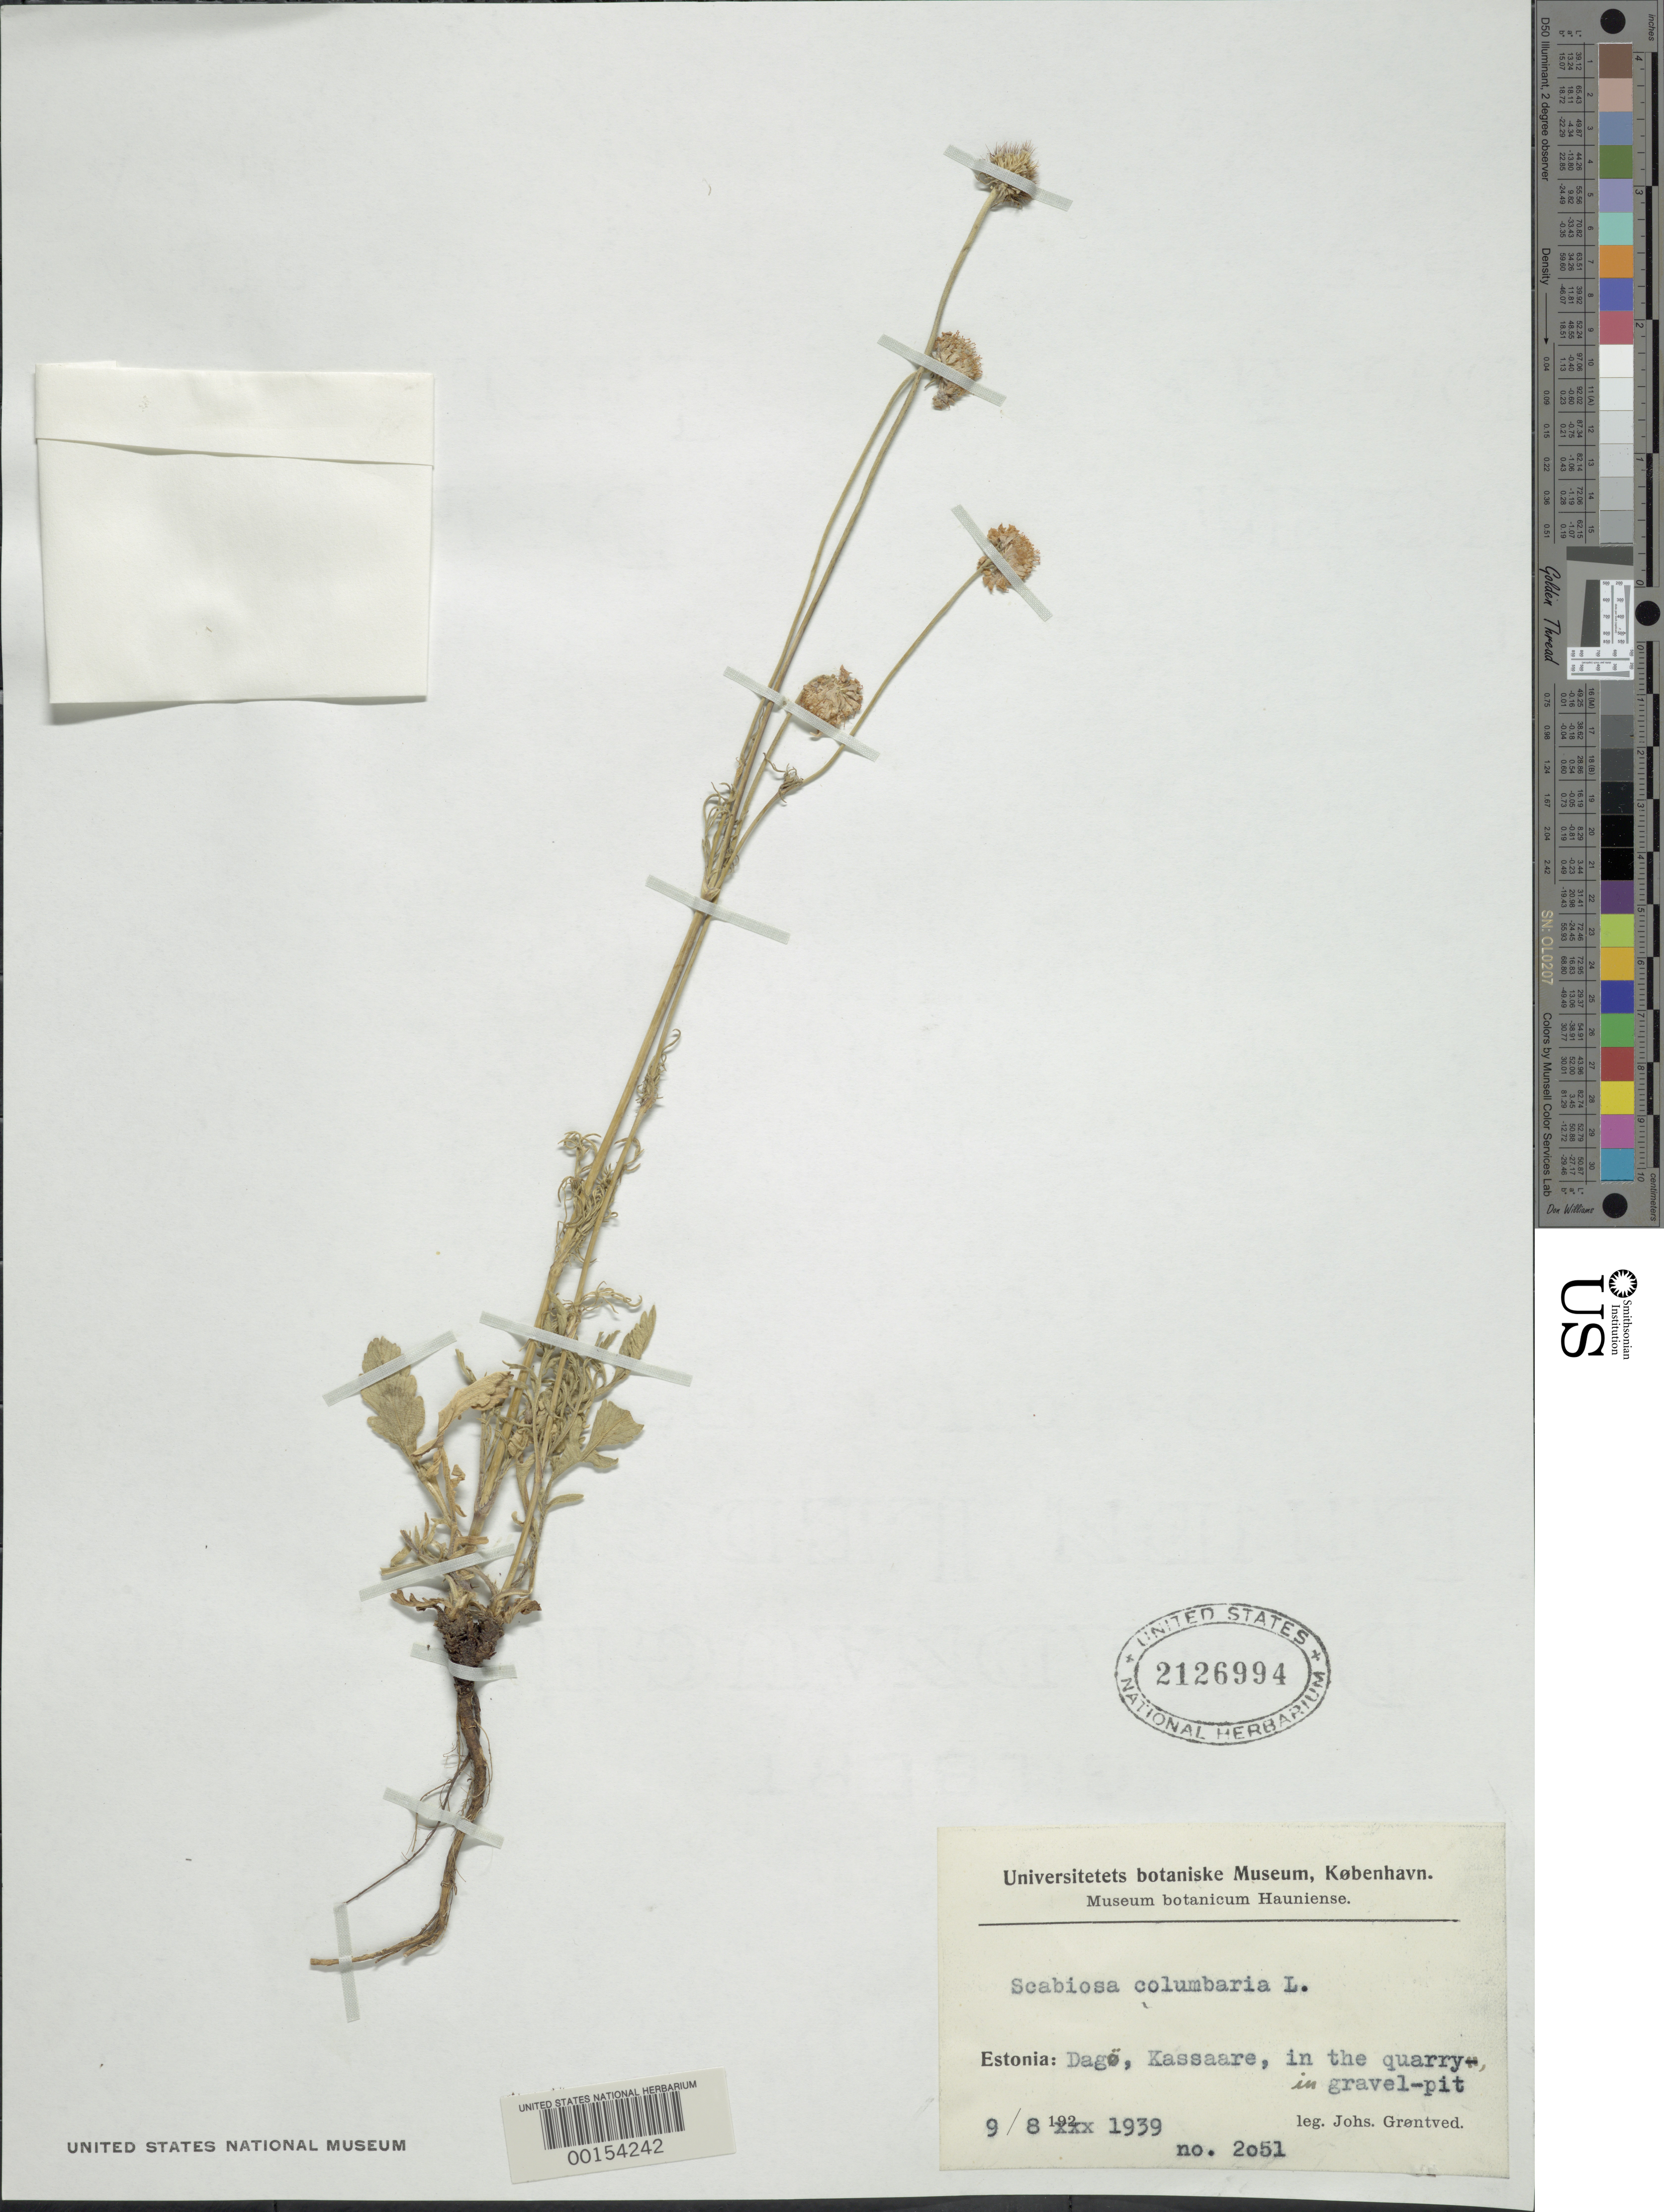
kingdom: Plantae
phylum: Tracheophyta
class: Magnoliopsida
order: Dipsacales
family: Caprifoliaceae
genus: Scabiosa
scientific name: Scabiosa columbaria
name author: L.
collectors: J. Grontved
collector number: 2051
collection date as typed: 09 Aug 1939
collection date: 1939-08-09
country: Estonia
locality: Estonia, Dago, Kassaare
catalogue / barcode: US 2126994